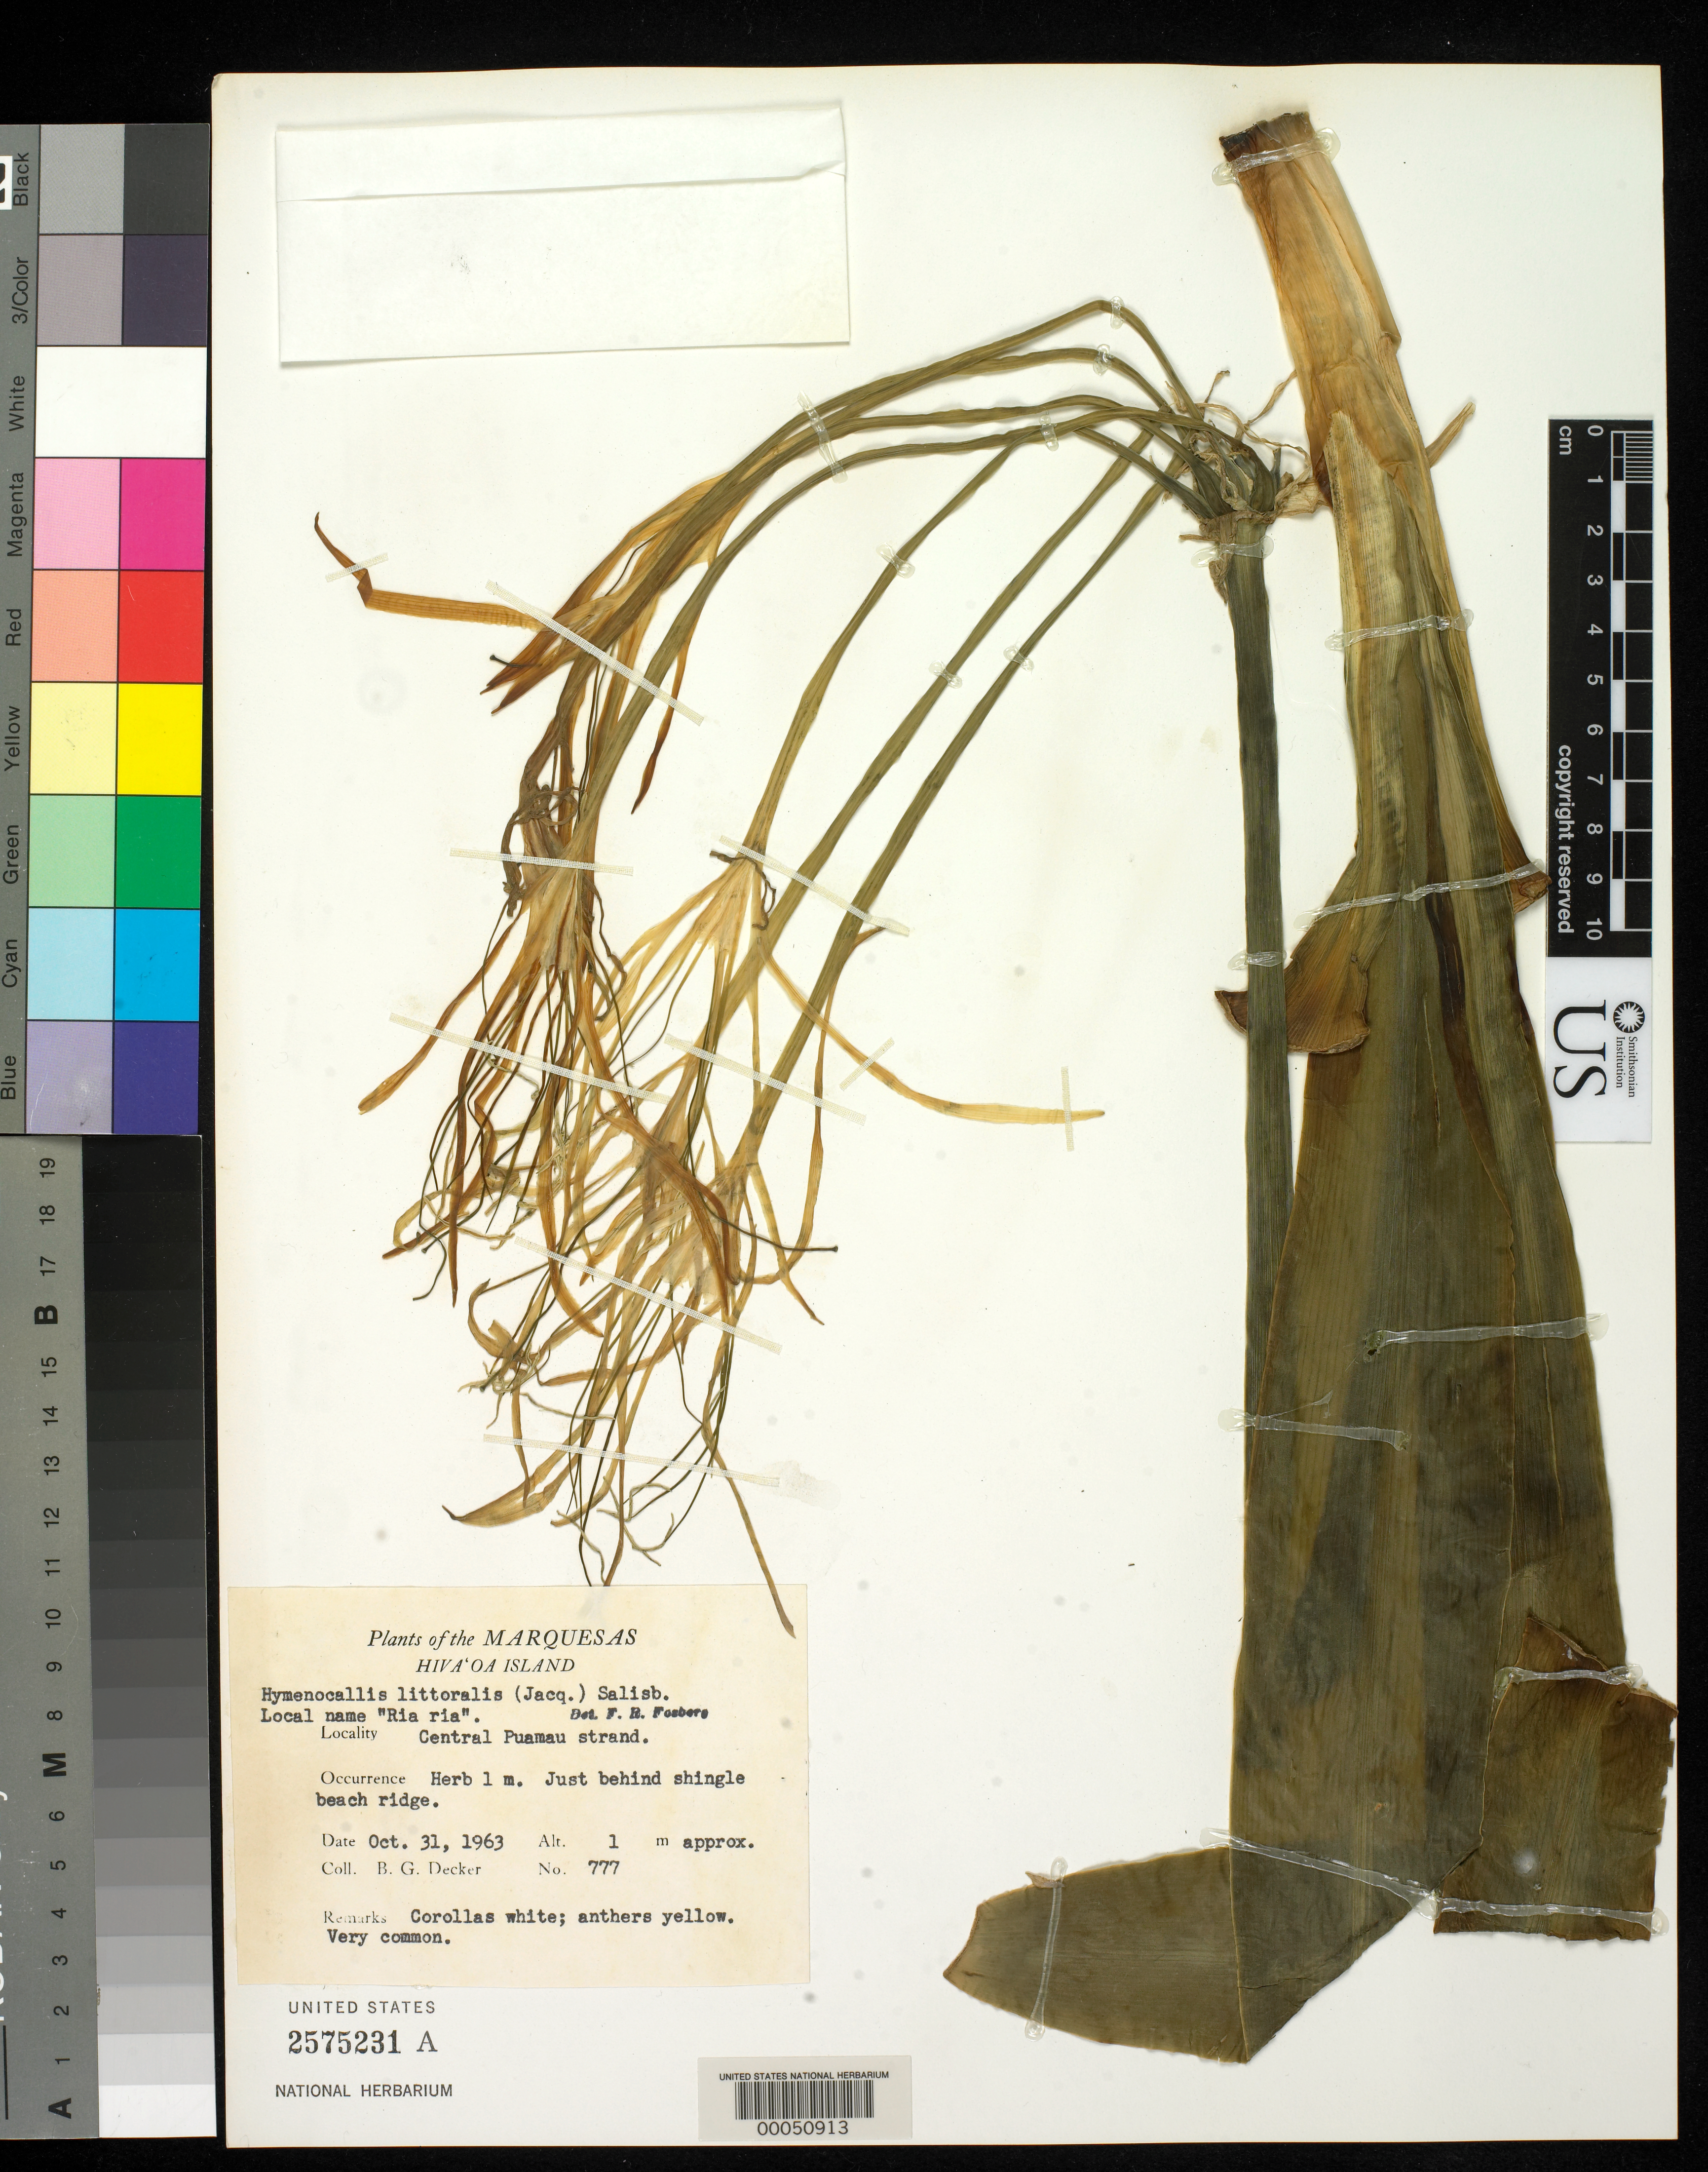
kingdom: Plantae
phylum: Tracheophyta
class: Liliopsida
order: Asparagales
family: Amaryllidaceae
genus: Hymenocallis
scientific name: Hymenocallis pedalis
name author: Herb.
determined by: Wagner, W. L., (BOT), Smithsonian Institution - National Museum of Natural History (UNITED STATES)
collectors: B. Decker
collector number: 777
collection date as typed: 31 Oct 1963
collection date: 1963-10-31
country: French Polynesia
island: Hiva Oa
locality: Central Puamau strand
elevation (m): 1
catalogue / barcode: US 2575231A